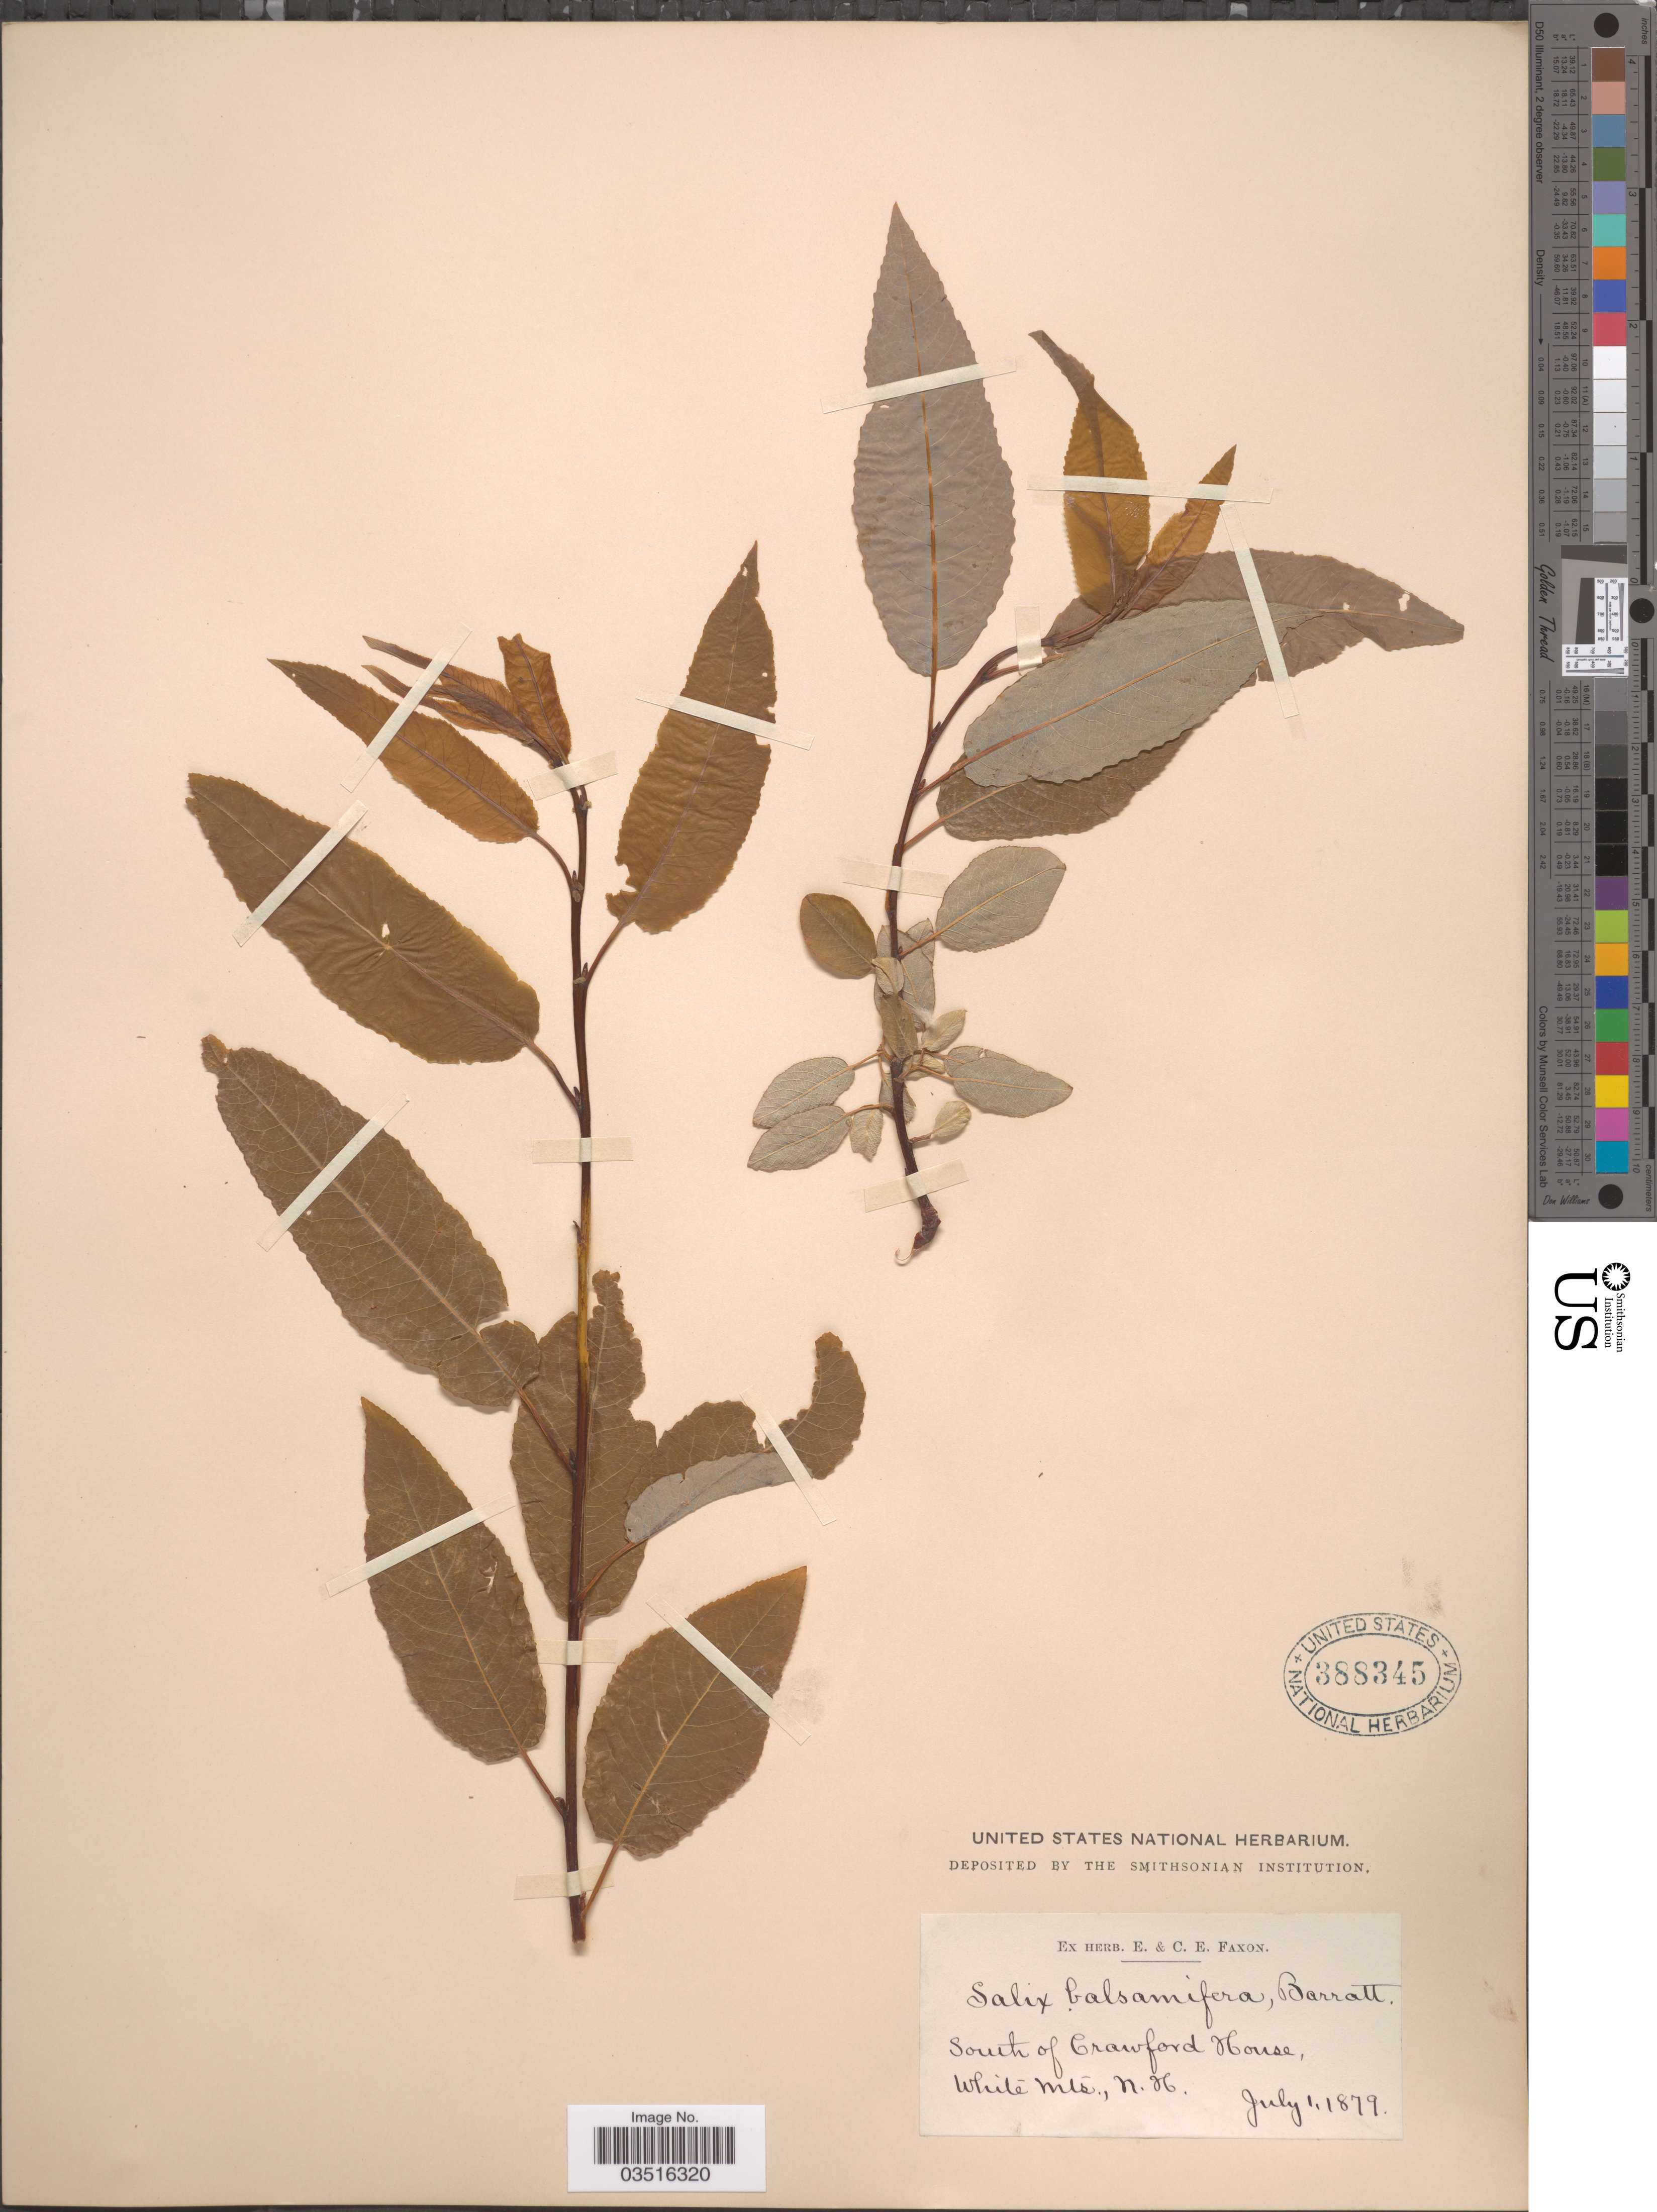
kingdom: Plantae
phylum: Tracheophyta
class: Magnoliopsida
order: Malpighiales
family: Salicaceae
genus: Salix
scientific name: Salix pyrifolia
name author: Ledeb.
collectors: ex herb. E. & C.E. Faxon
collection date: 1879-07-01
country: United States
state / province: New Hampshire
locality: South of Crawford House, White Mts.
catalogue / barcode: US 388345